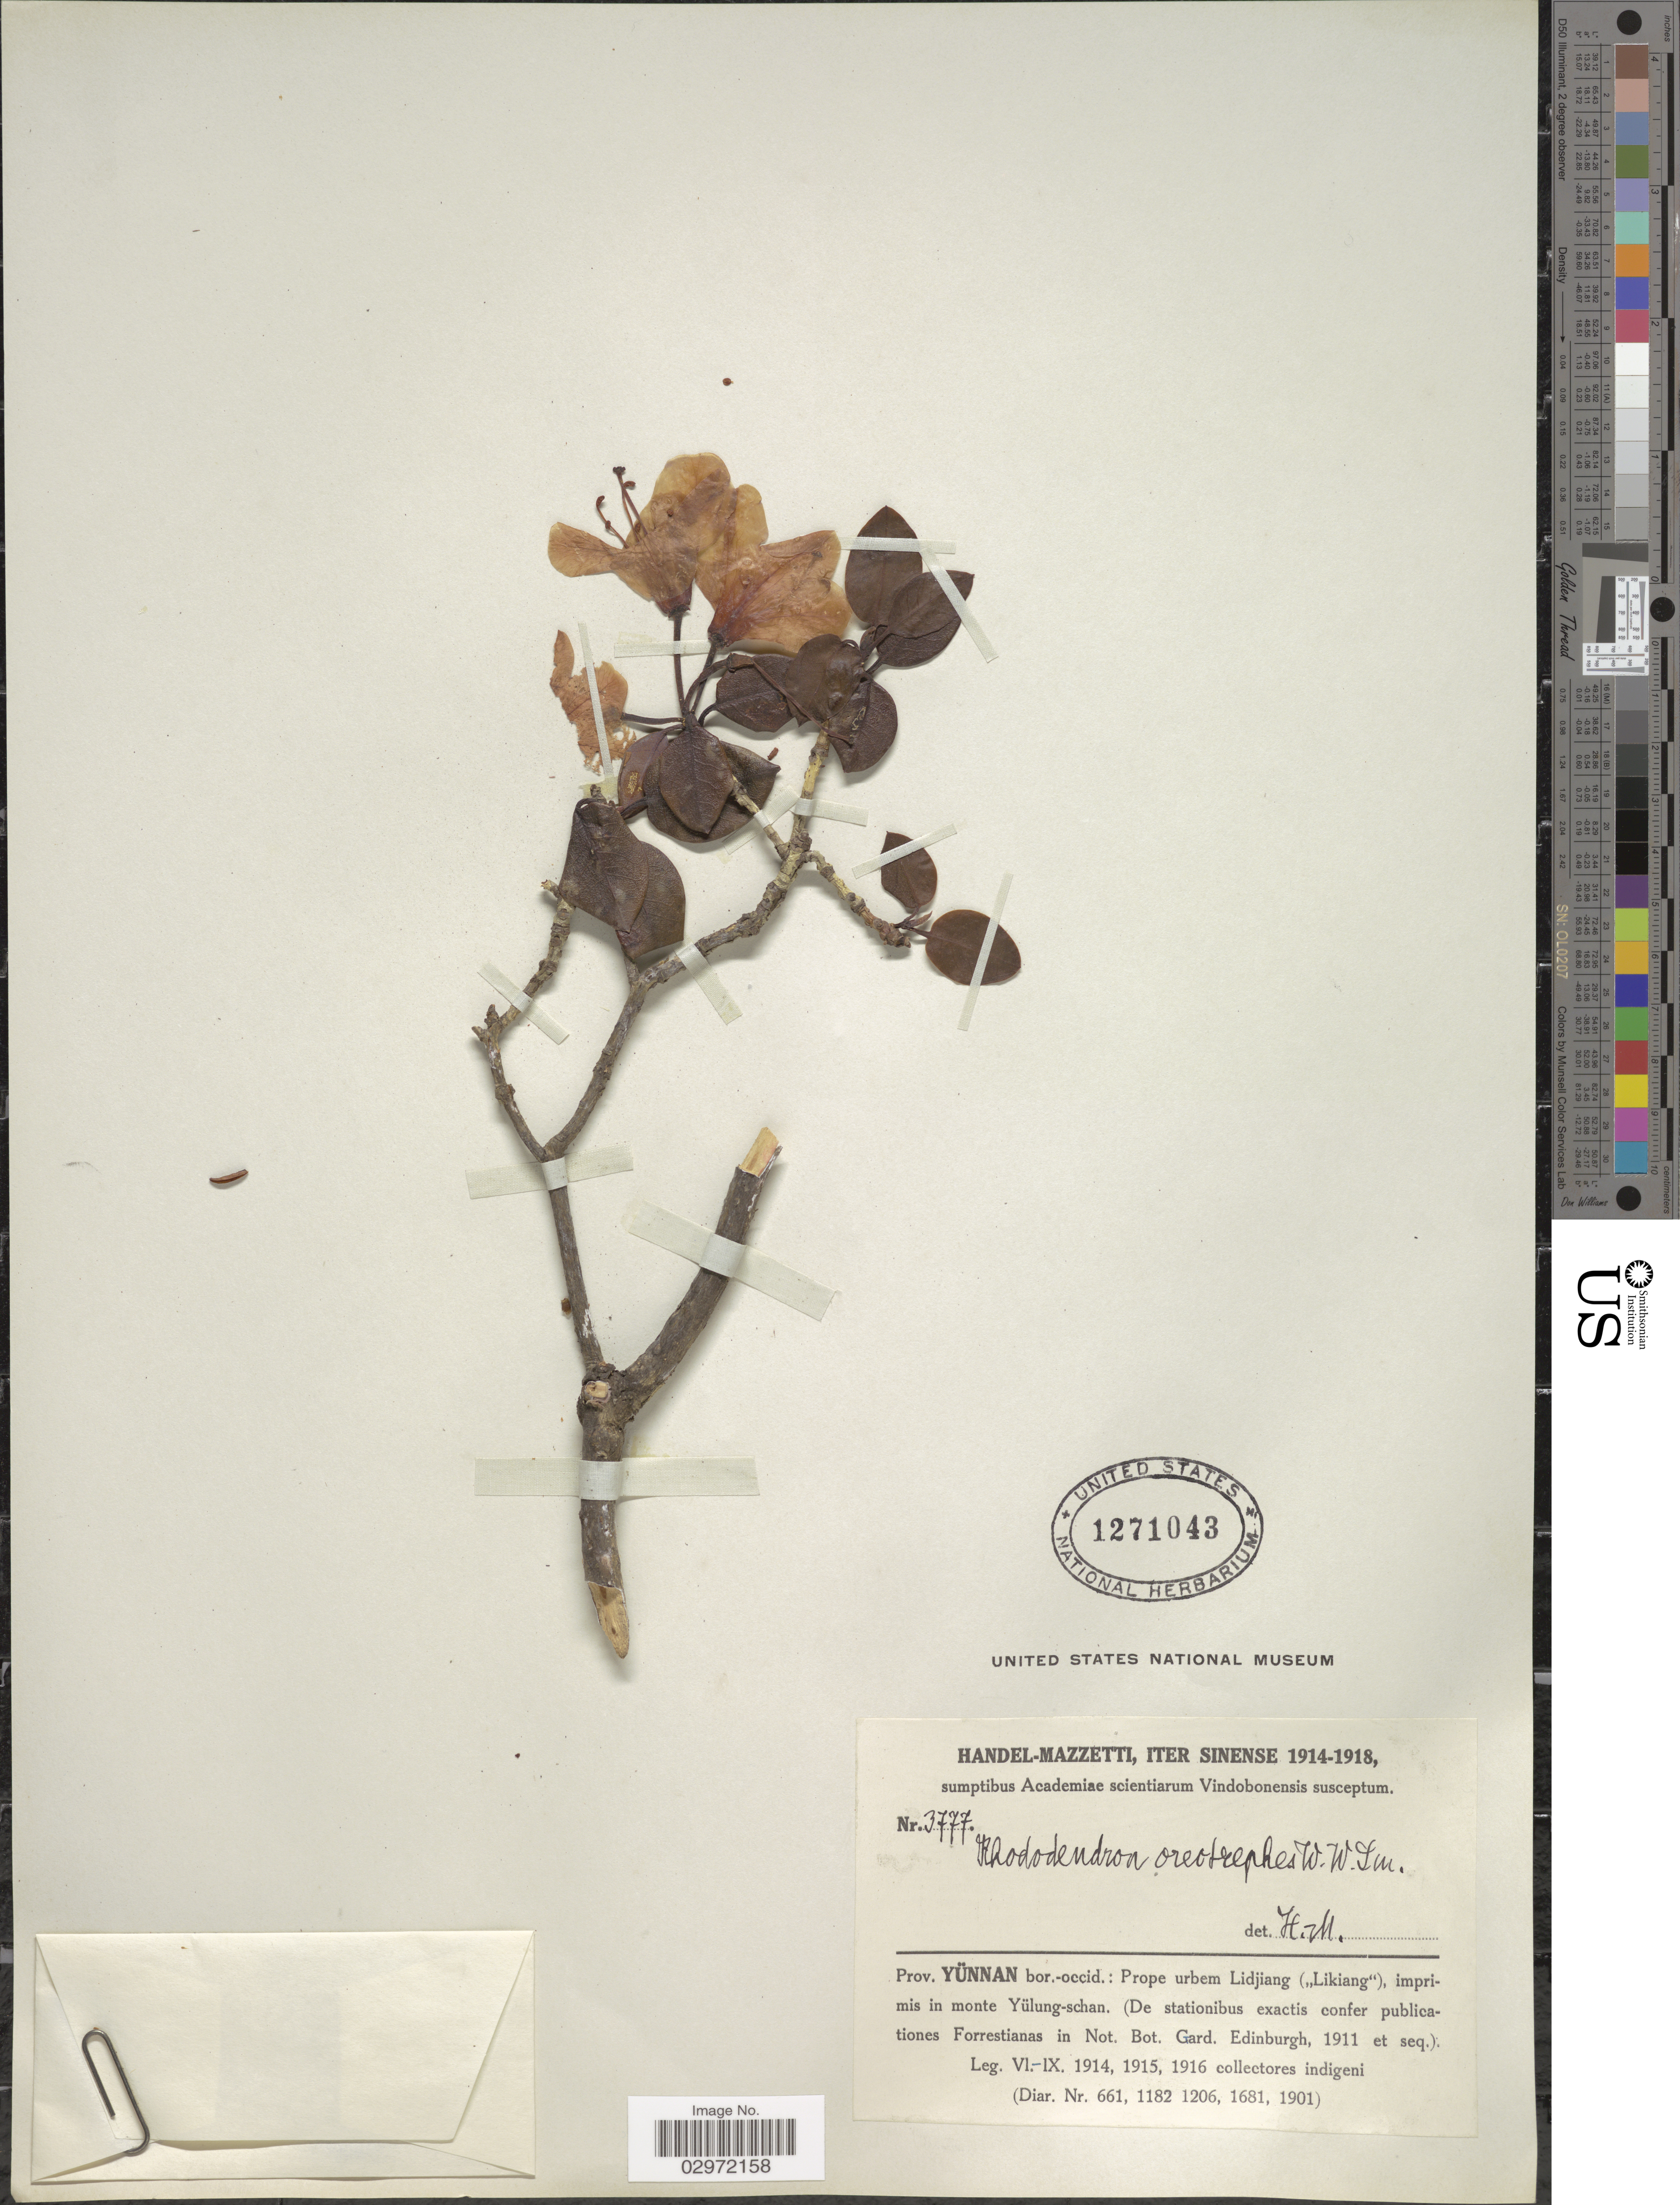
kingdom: Plantae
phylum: Tracheophyta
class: Magnoliopsida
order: Ericales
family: Ericaceae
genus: Rhododendron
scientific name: Rhododendron oreotrephes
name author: W.W. Sm.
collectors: H. Handel-Mazzetti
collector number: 3777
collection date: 1914-06/1916-06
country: China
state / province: Yunnan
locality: Bor.-oddic.: Prope urbem Lidjiang ("Likiang"), imprmis in monte Yülung-schan.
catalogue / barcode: US 1271043